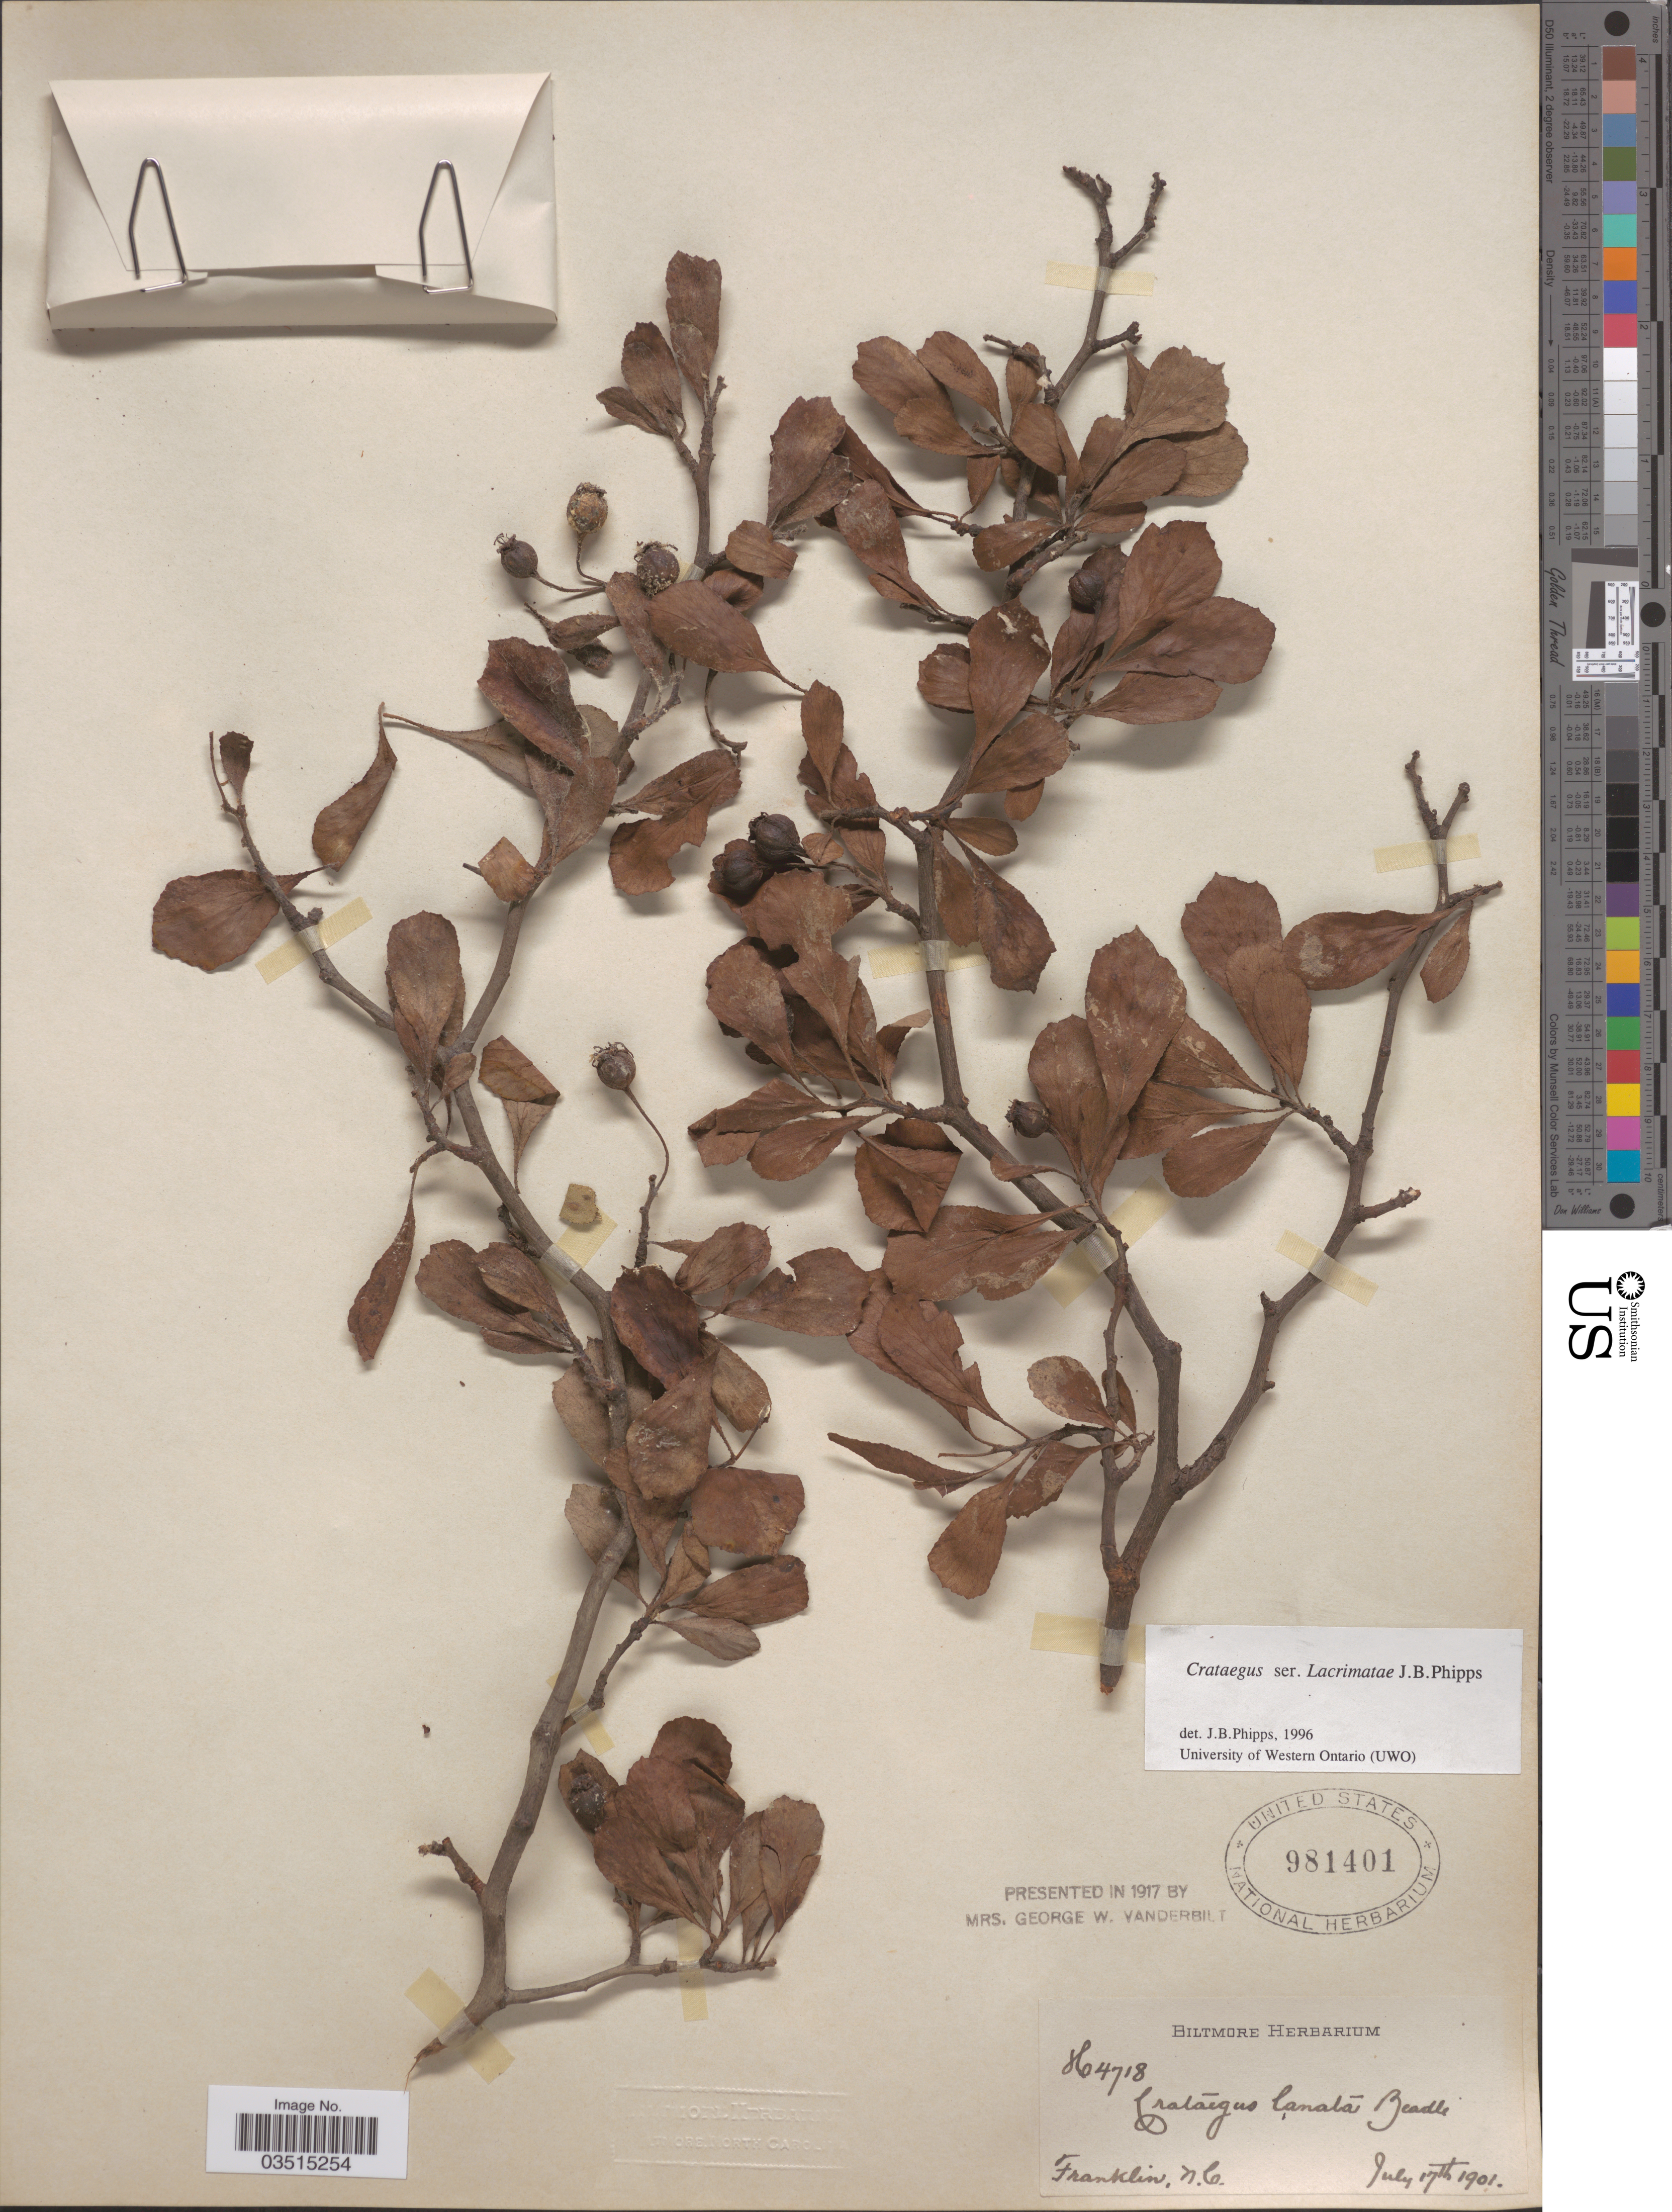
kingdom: Plantae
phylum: Tracheophyta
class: Magnoliopsida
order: Rosales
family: Rosaceae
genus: Crataegus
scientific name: Crataegus lanata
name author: Beadle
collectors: ex herb. Biltmore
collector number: H4718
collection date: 1901-07-17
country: United States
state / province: North Carolina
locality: Franklin.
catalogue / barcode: US 981401